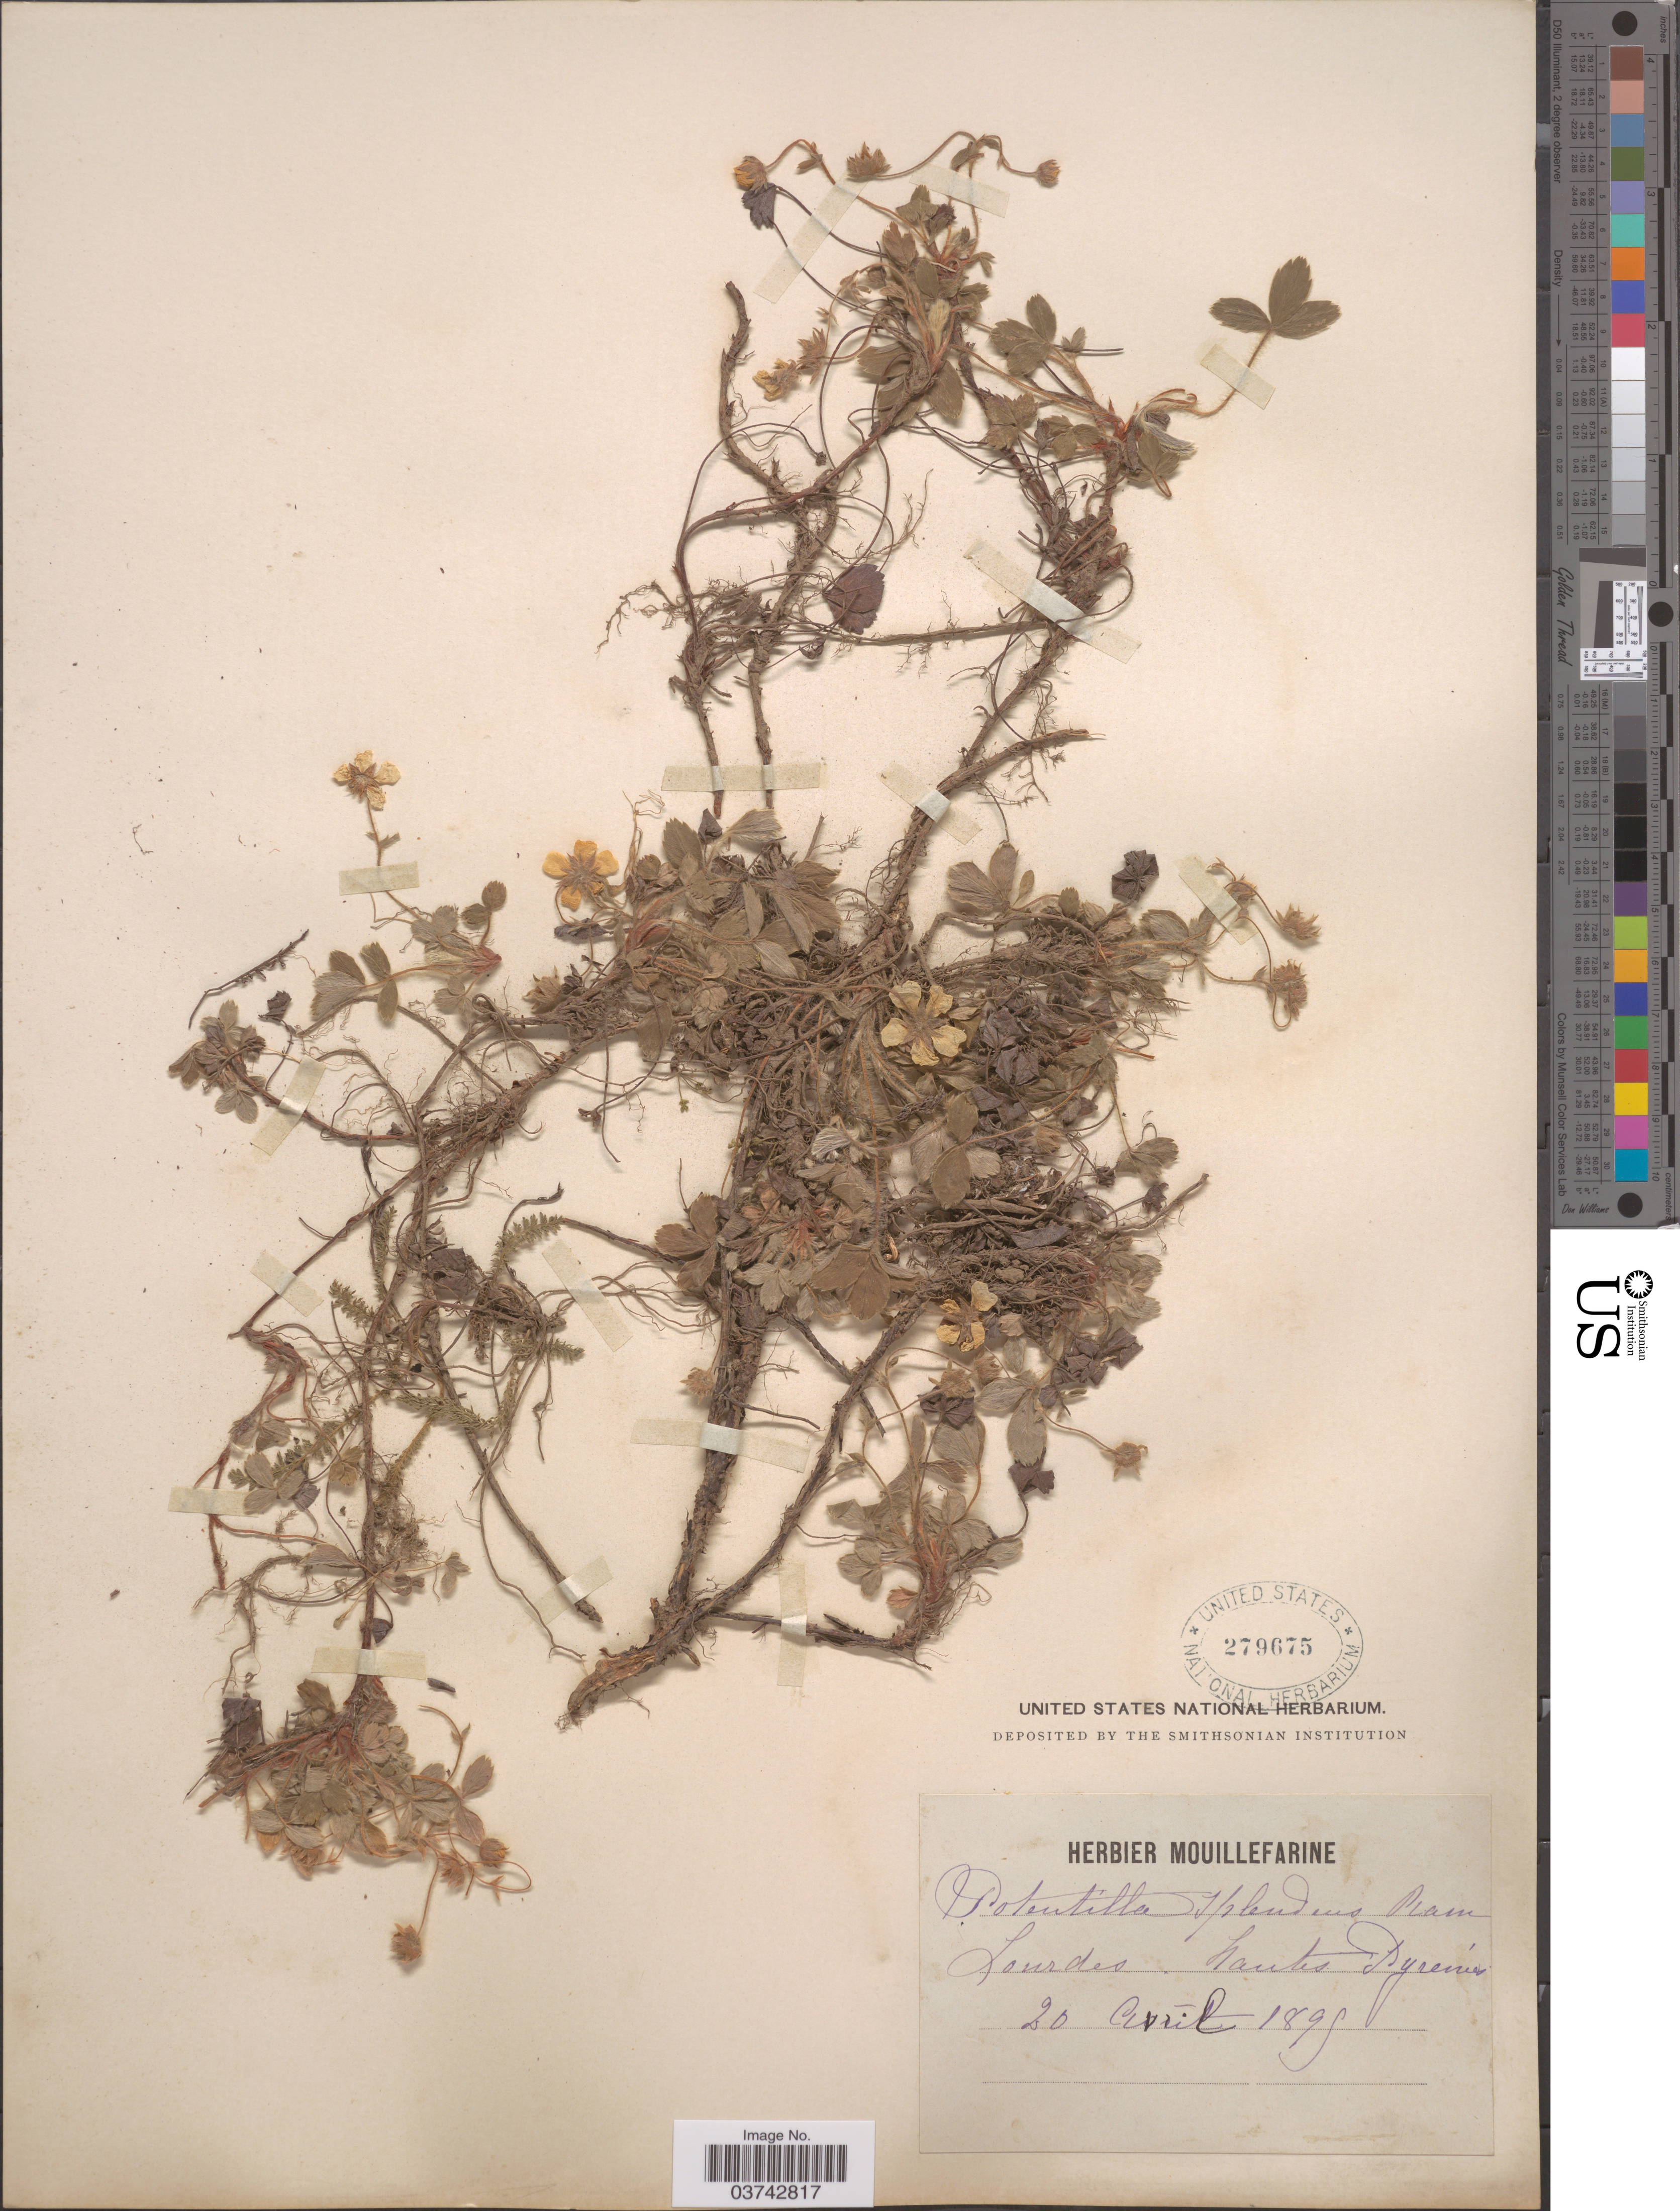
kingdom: Plantae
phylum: Tracheophyta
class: Magnoliopsida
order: Rosales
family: Rosaceae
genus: Potentilla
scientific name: Potentilla splendens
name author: Wall. ex D. Don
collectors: ex herb. Mouillefarine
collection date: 1895-04-20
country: France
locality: Lourdes, hautes Pyrenées.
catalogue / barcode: US 279675